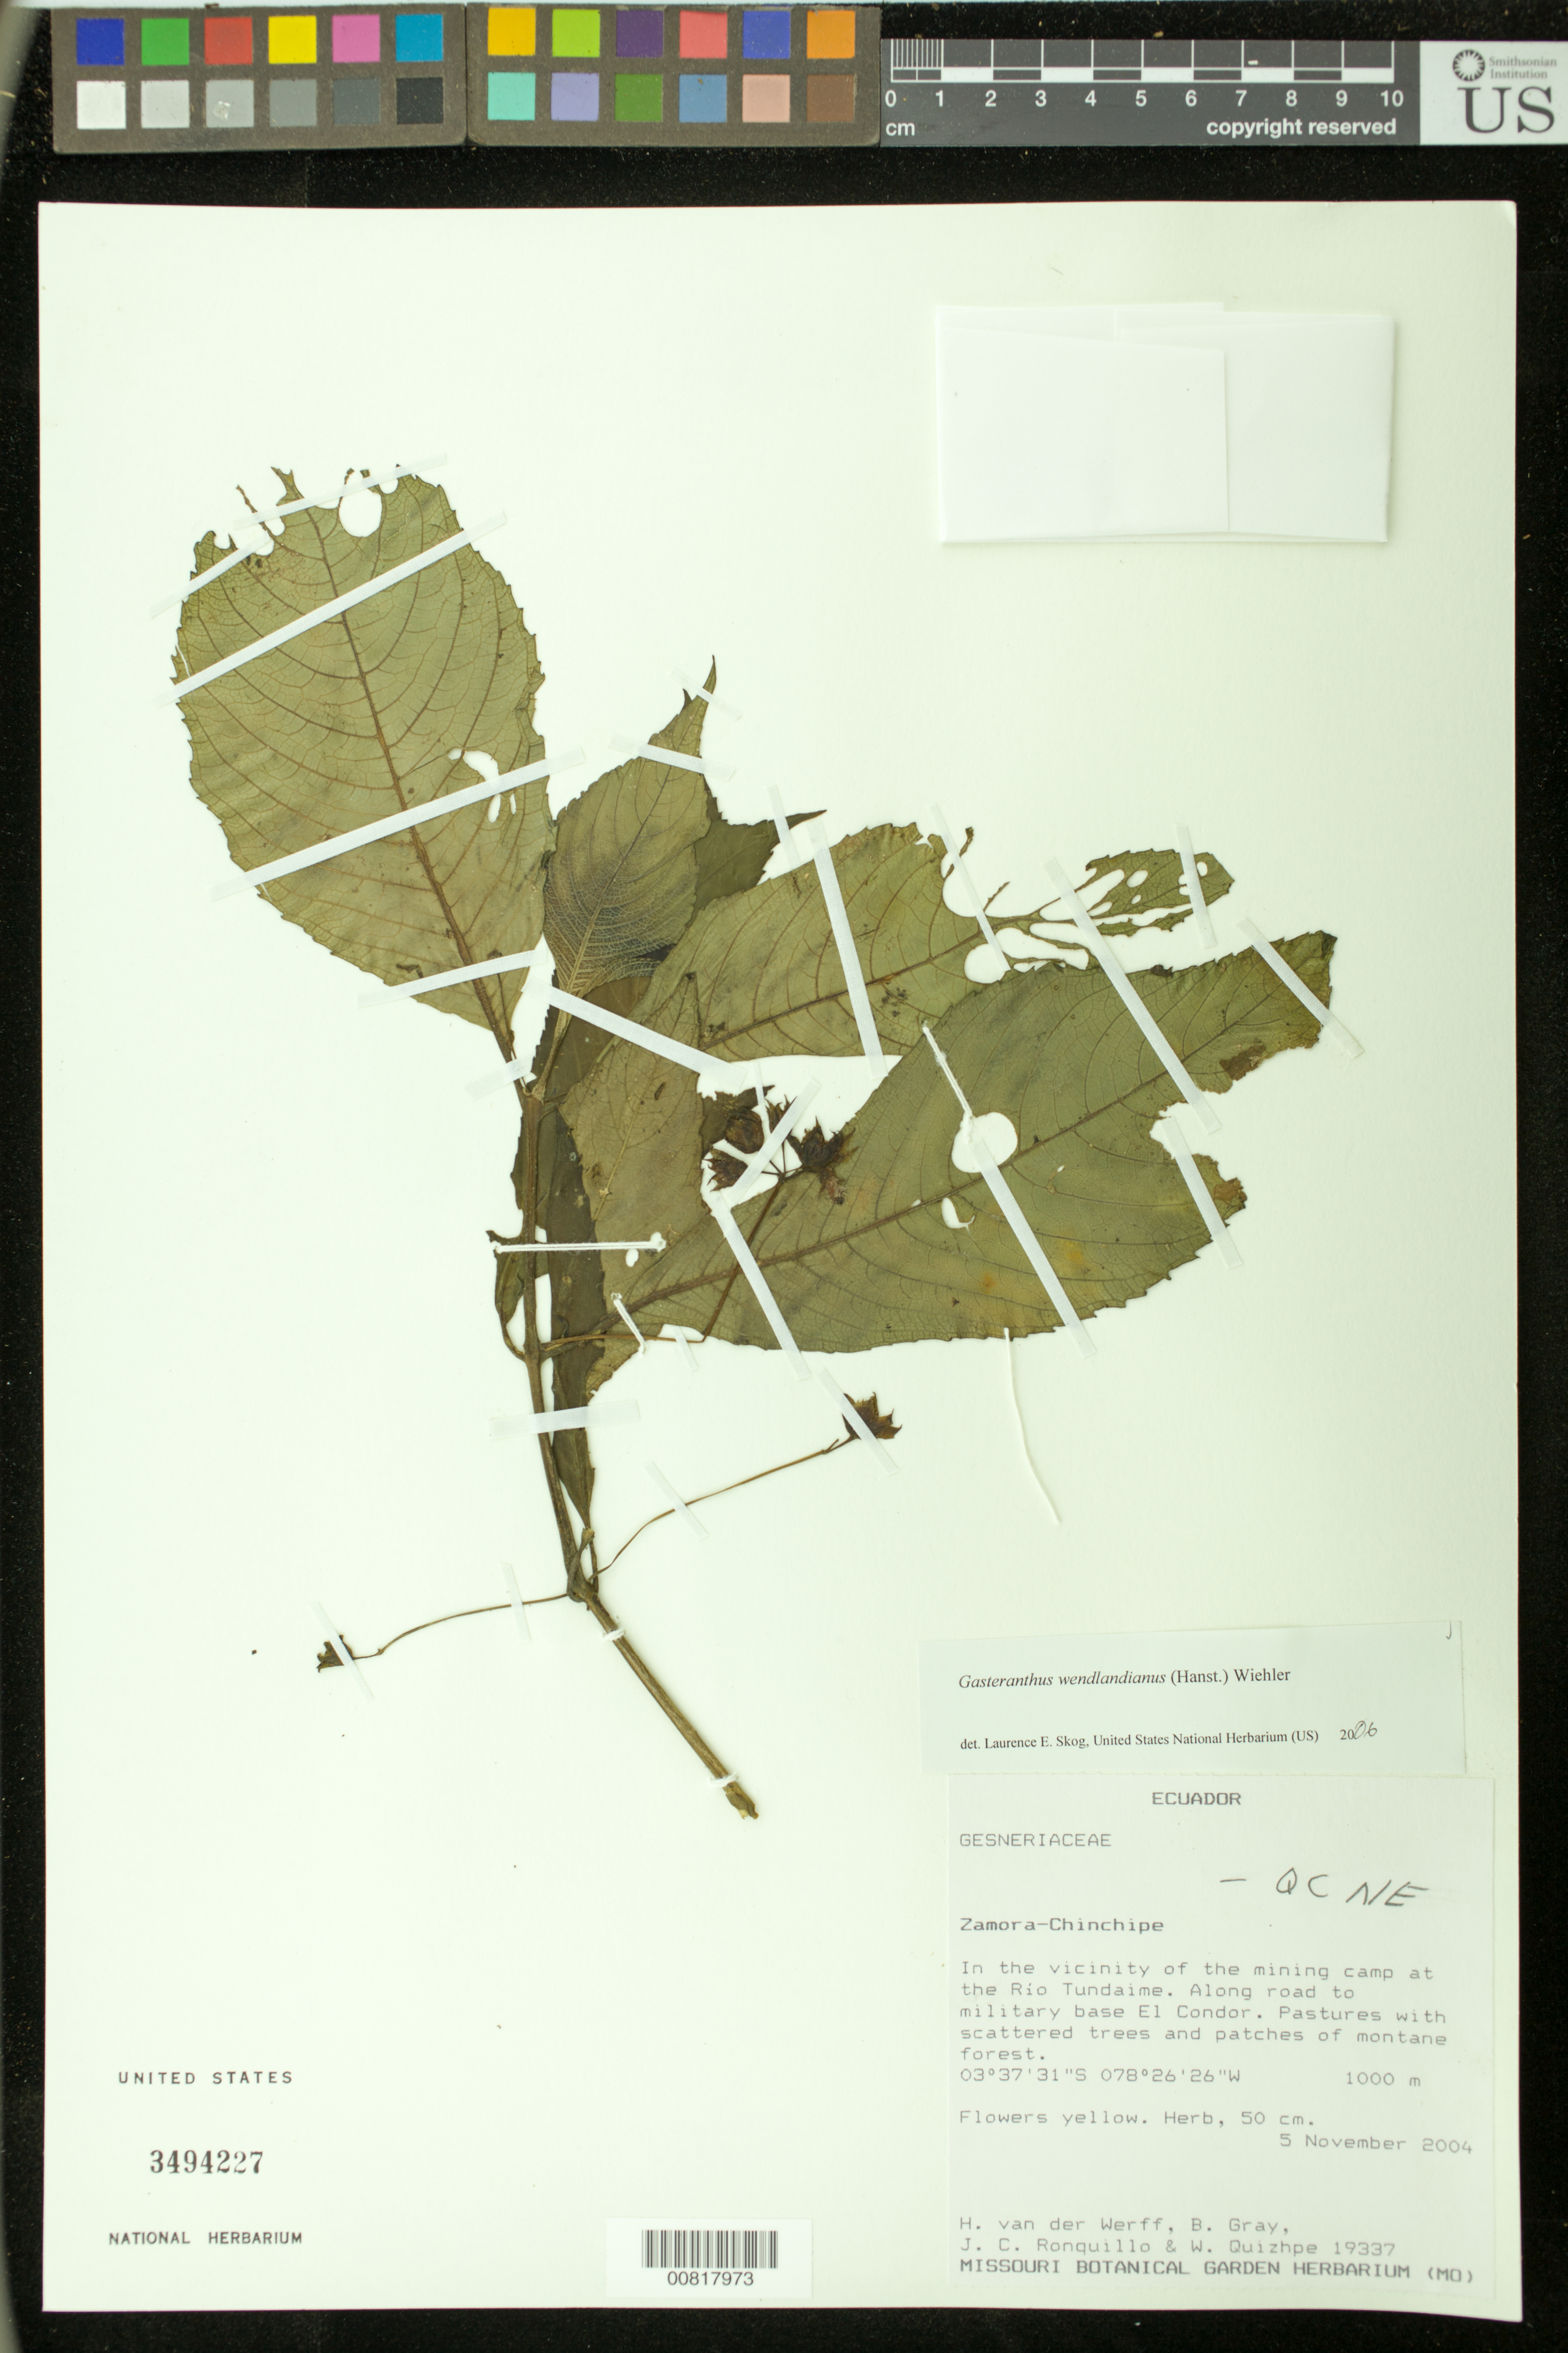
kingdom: Plantae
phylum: Tracheophyta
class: Magnoliopsida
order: Lamiales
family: Gesneriaceae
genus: Gasteranthus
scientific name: Gasteranthus wendlandianus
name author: (Hanst.) Wiehler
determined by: Skog, Laurence E.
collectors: H. van der Werff, B. Gray, J. Ronquillo & W. Quizhpe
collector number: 19337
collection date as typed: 05 Nov 2004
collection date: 2004-11-05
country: Ecuador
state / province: Zamora-Chinchipe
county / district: Zamora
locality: Zamora-Chinchipe. In the vicinity of the mining camp at the Rio Tundaime, along road to military base El Condor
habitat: Pastures with scattered trees and patches of montane forest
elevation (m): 1000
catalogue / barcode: US 3494227